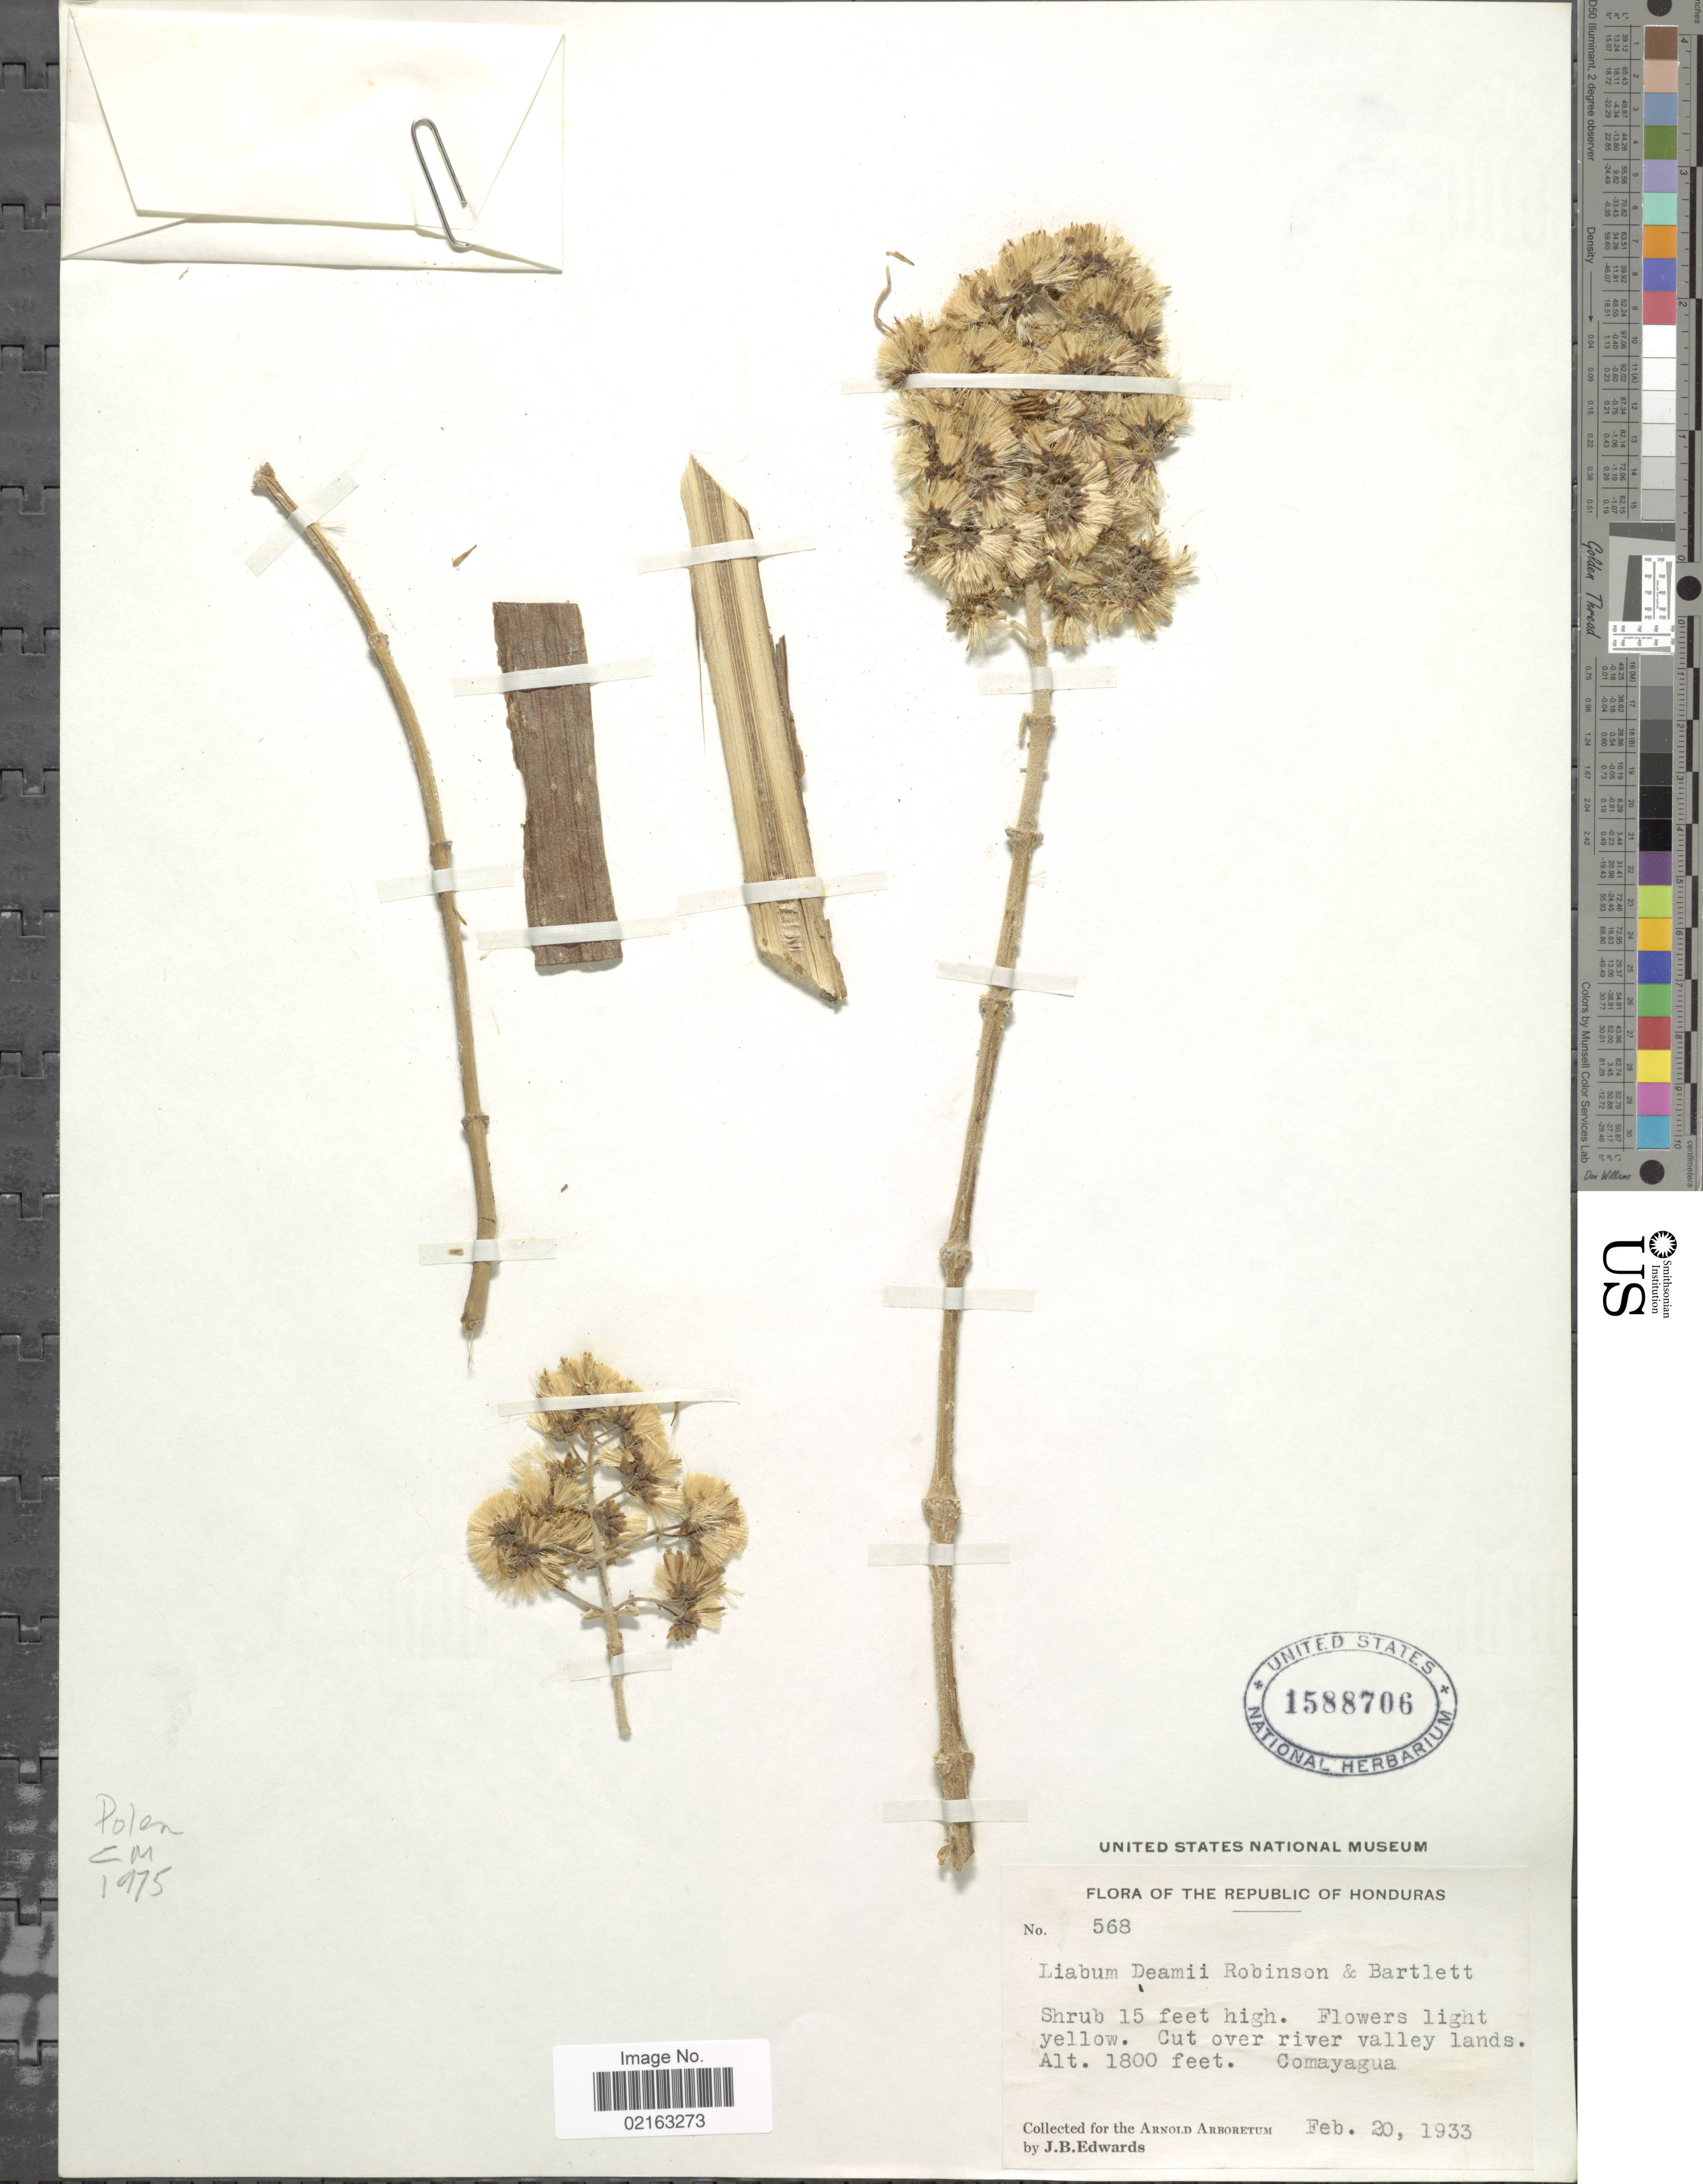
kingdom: Plantae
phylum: Tracheophyta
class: Magnoliopsida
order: Asterales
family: Asteraceae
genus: Sinclairia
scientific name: Sinclairia deamii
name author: (B.L. Rob. & Bartl.) Rydb.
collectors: J. B. Edwards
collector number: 568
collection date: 1933-02-20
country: Honduras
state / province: Comayagua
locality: Republic of Honduras. Comayagua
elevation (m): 549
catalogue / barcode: US 1588706